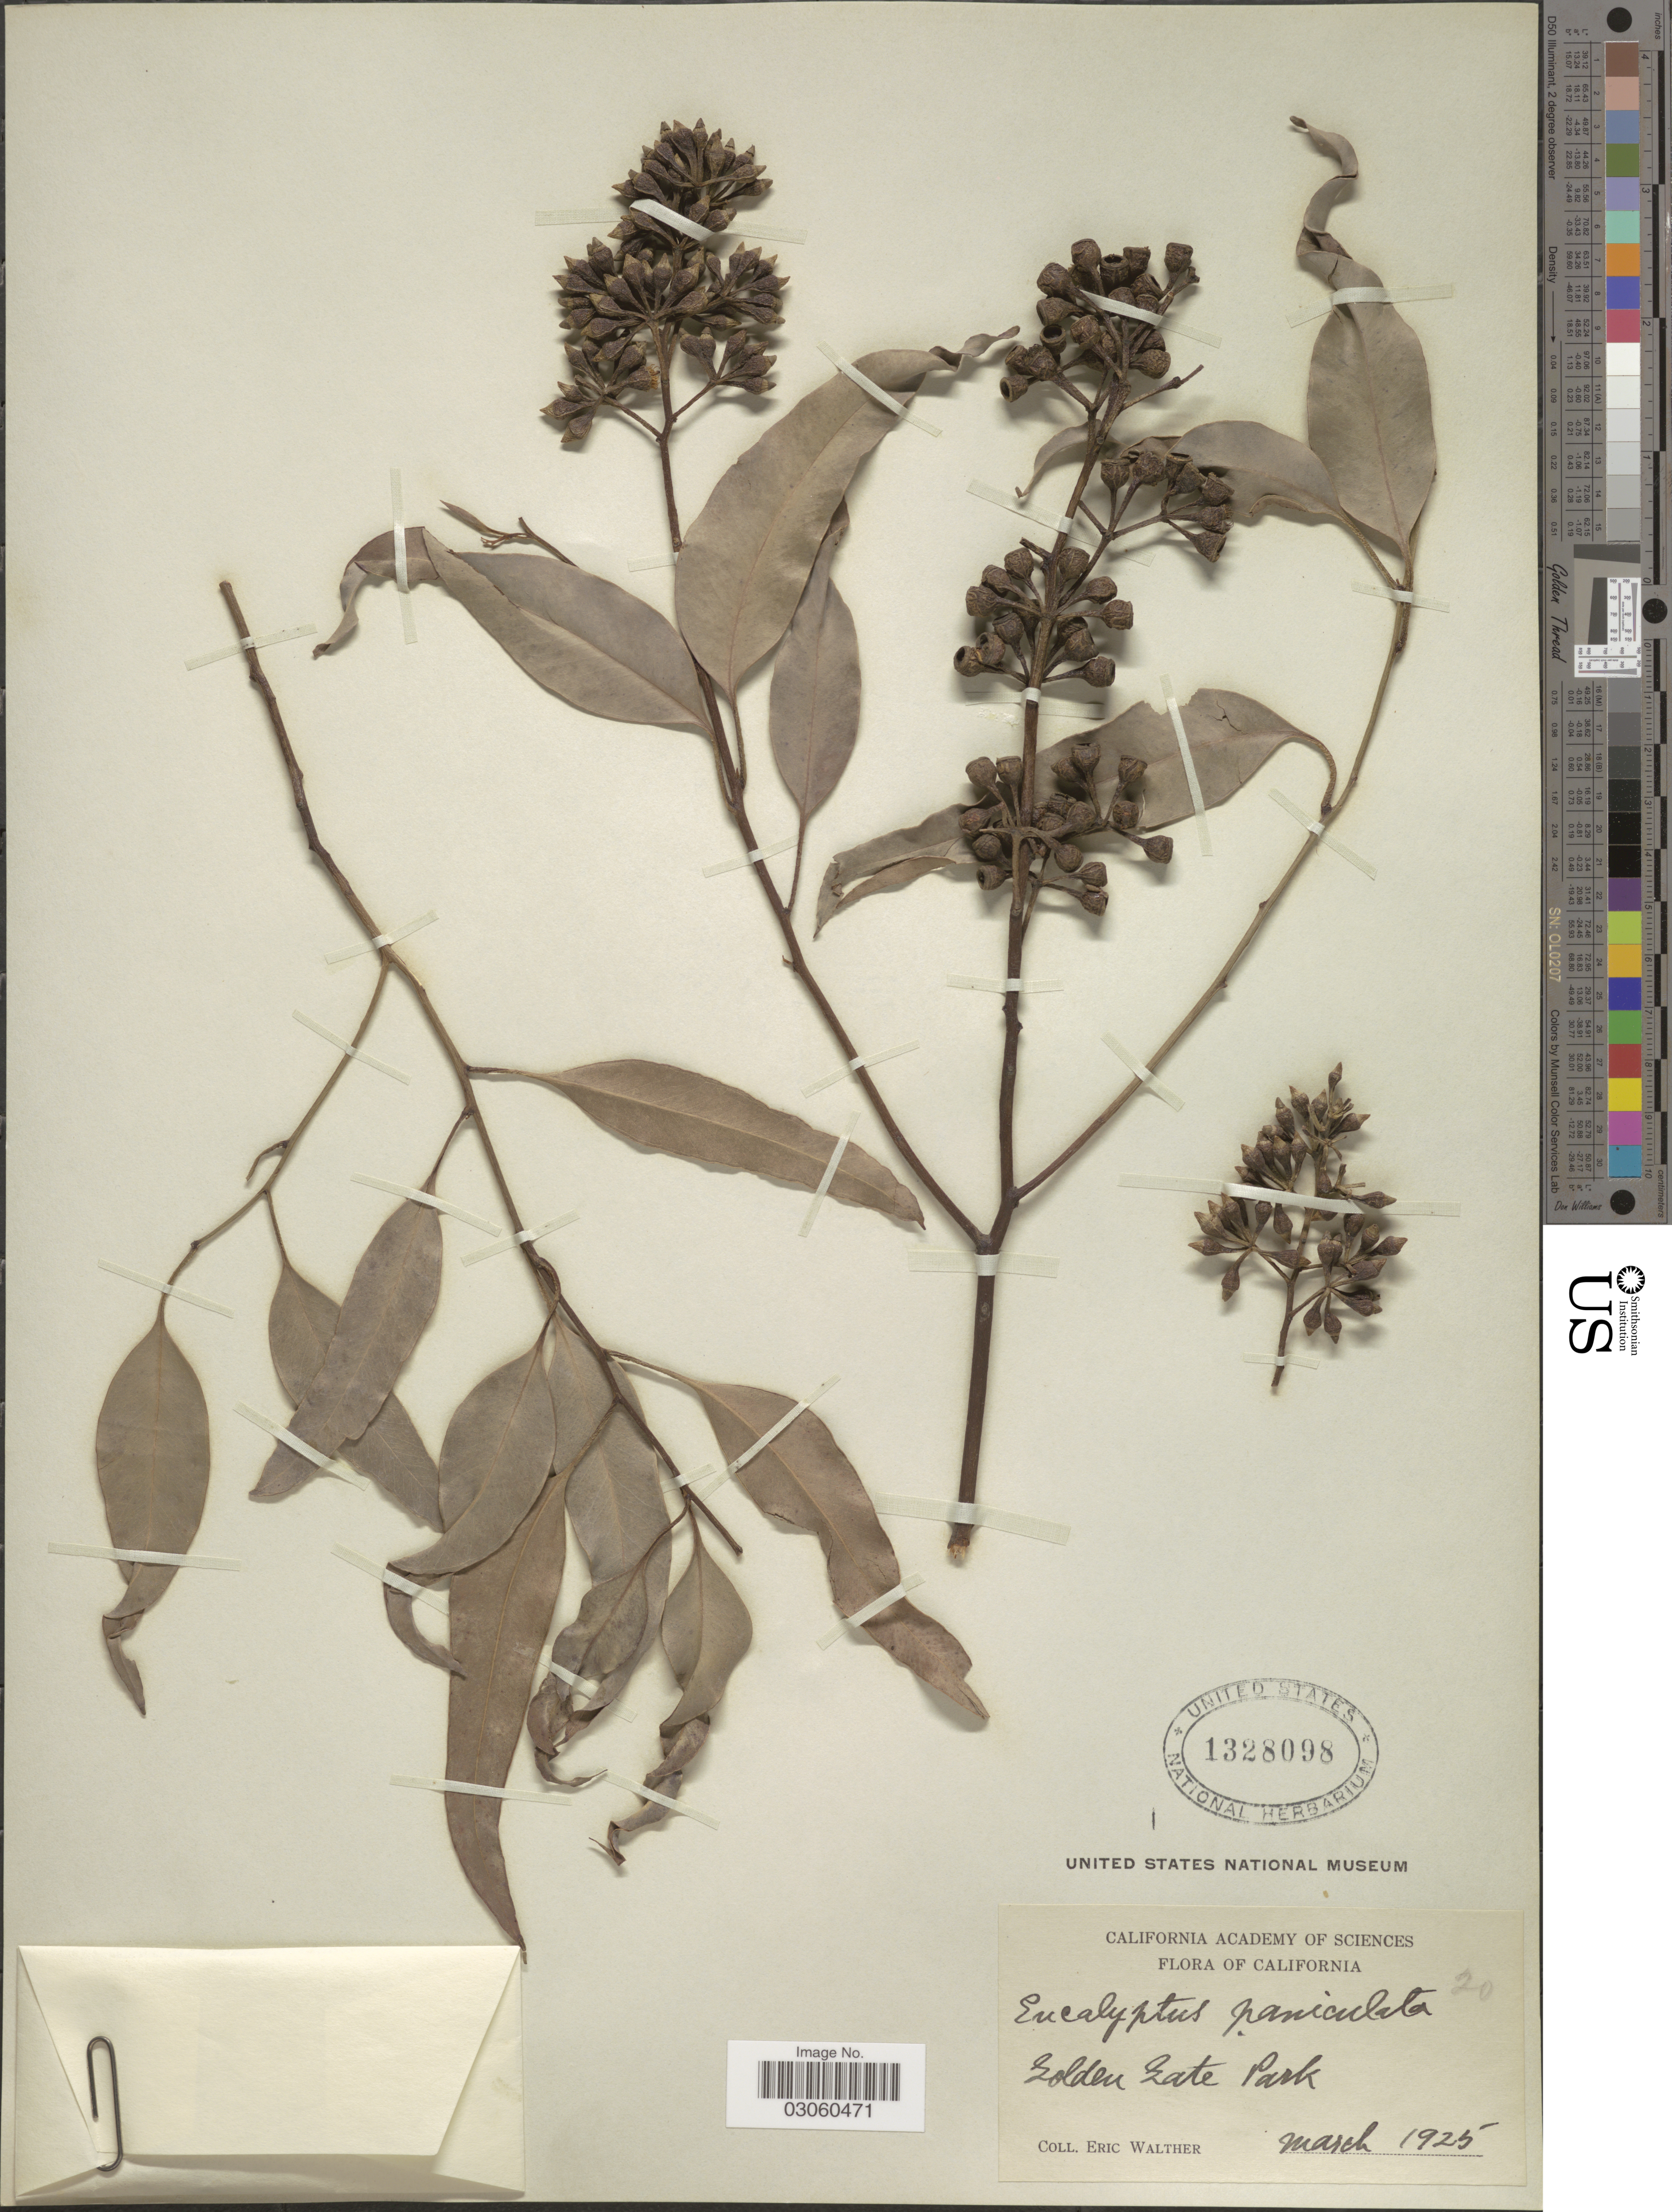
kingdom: Plantae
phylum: Tracheophyta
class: Magnoliopsida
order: Myrtales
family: Myrtaceae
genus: Eucalyptus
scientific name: Eucalyptus paniculata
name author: Sm.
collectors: E. Walther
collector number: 20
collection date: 1925-03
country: United States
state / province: California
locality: Golden Gate Park.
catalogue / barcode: US 1328098